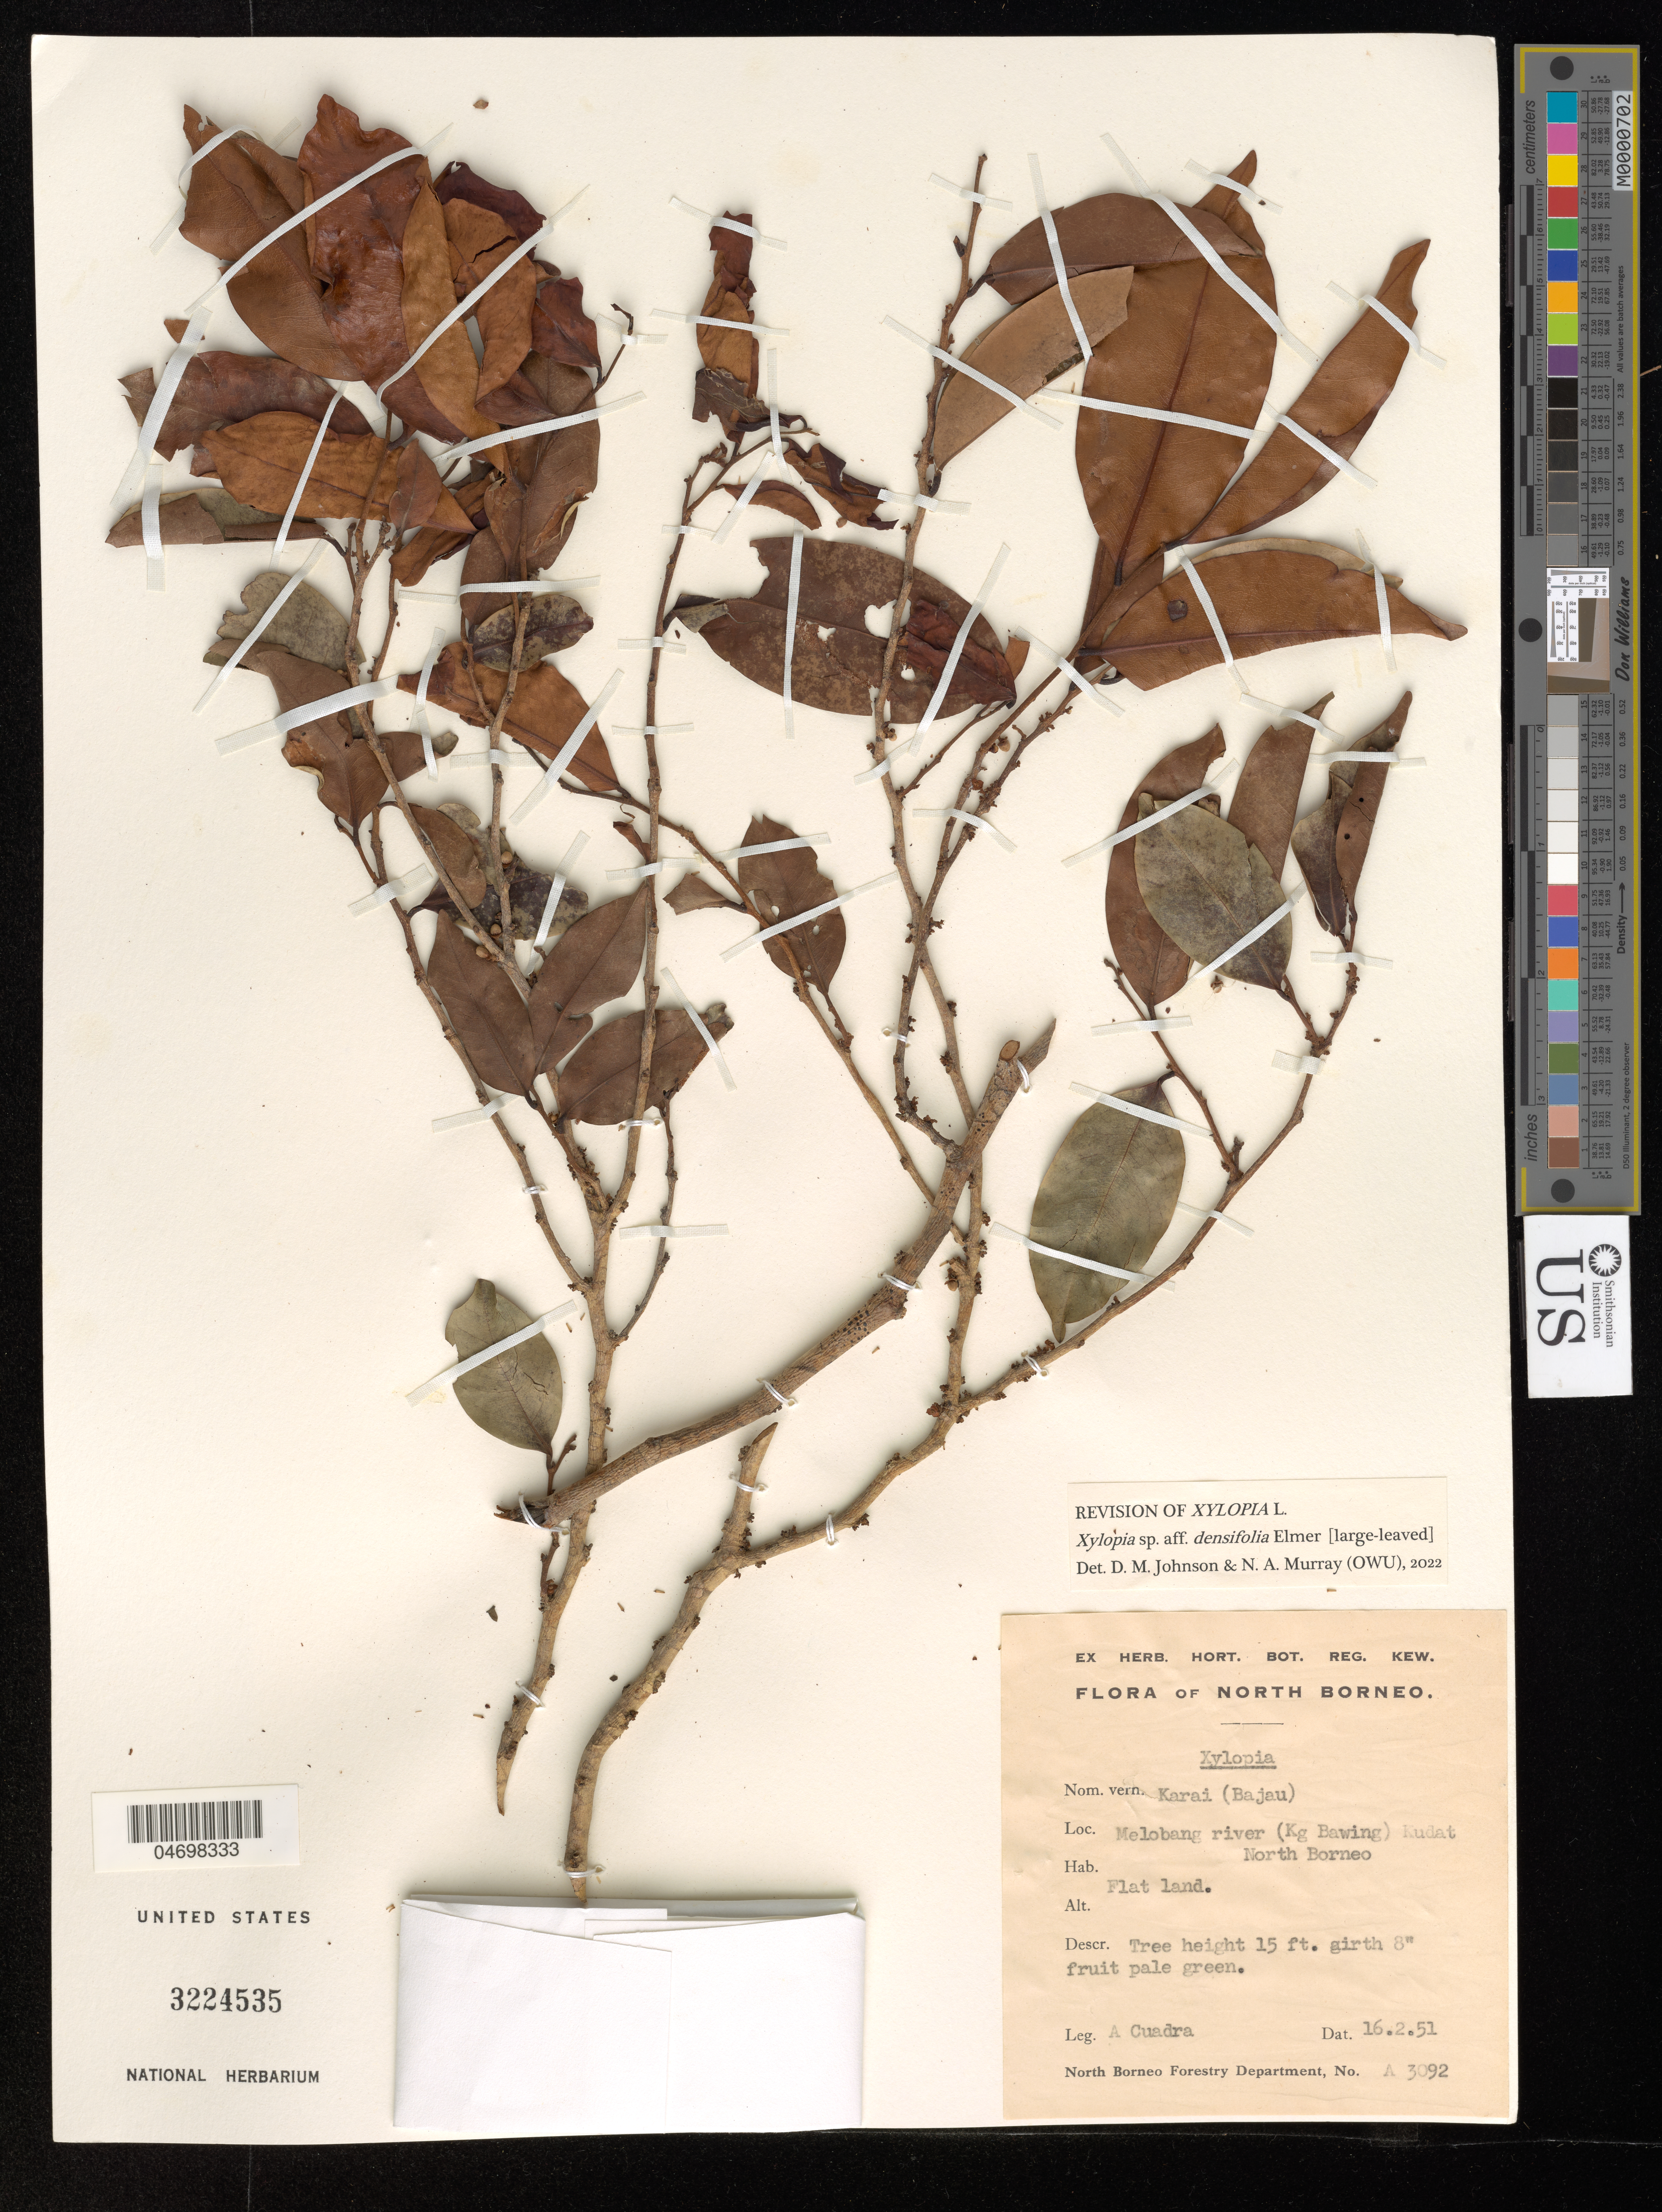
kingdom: Plantae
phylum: Tracheophyta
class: Magnoliopsida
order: Magnoliales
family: Annonaceae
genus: Xylopia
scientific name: Xylopia densifolia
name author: Elmer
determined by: Johnson, D. M.; Murray, N. A.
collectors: A. Cuadra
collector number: A 3092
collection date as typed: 16 Feb 1951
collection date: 1951-02-16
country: Malaysia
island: Borneo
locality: Melobang, Kudat, N.Borneo F.D.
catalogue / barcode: US 3224535